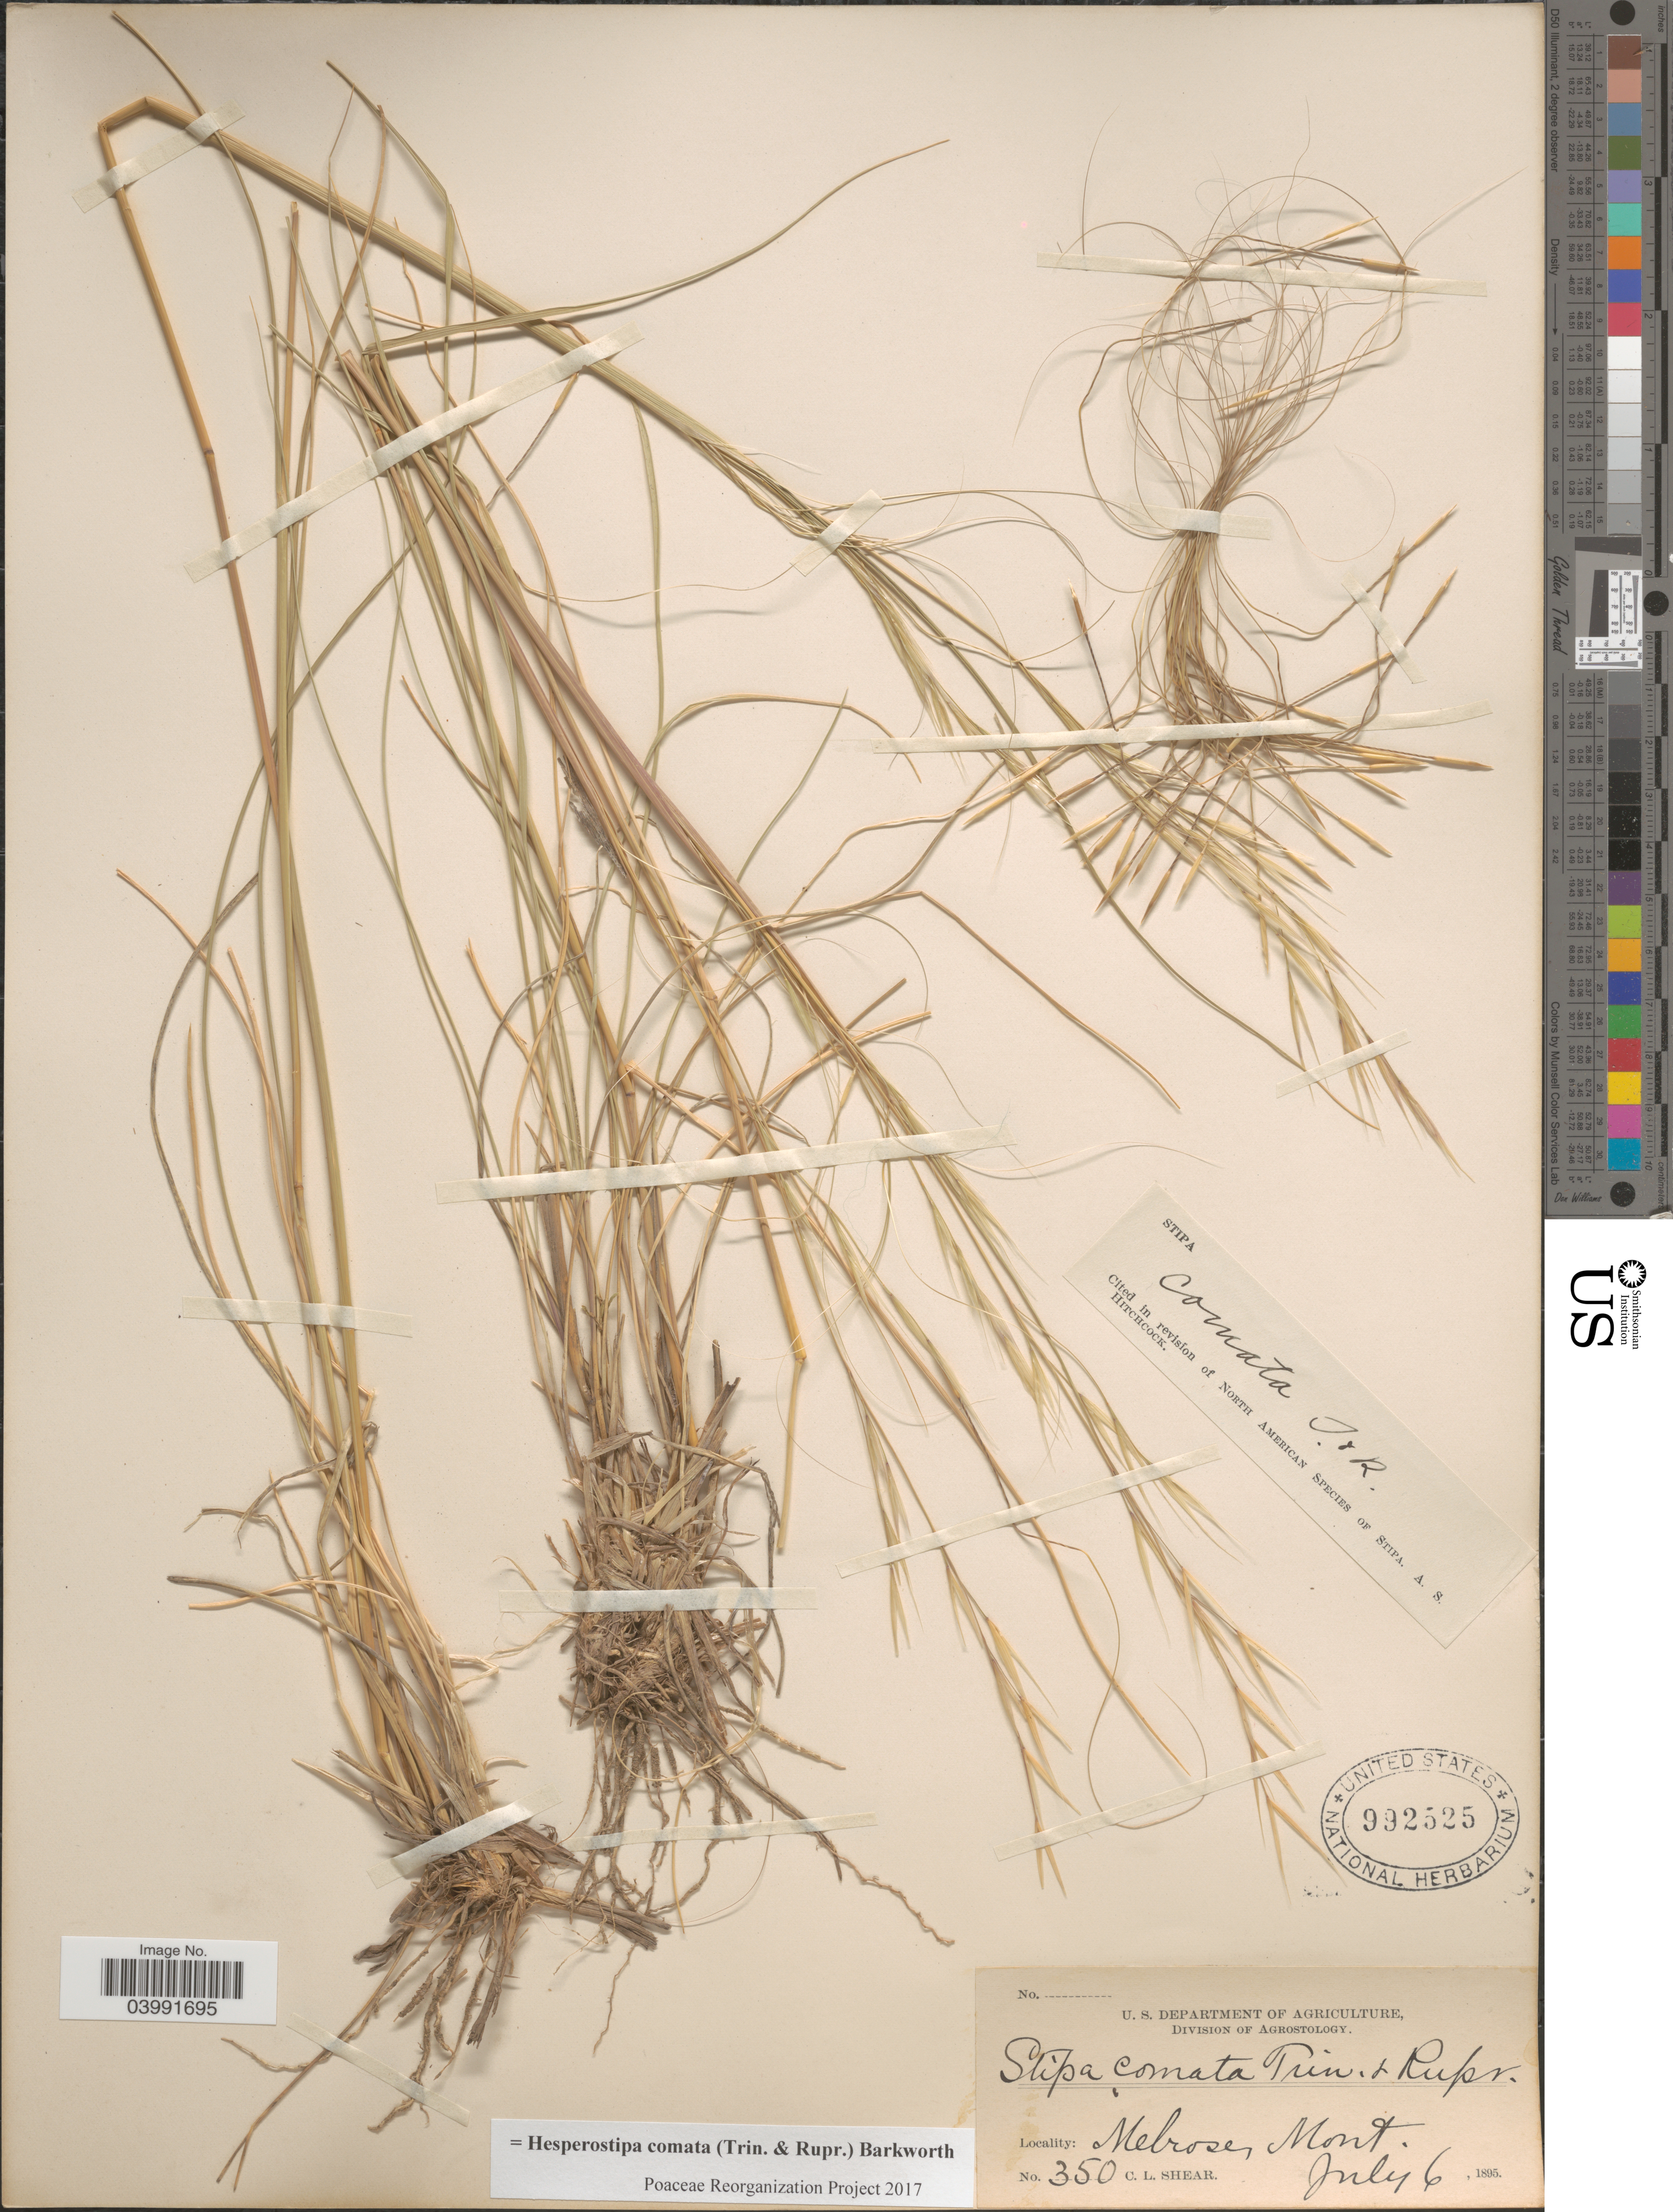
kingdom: Plantae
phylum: Tracheophyta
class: Liliopsida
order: Poales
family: Poaceae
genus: Hesperostipa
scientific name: Hesperostipa comata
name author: (Trin. & Rupr.) Barkworth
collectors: C. L. Shear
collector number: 350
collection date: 1895-07-06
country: United States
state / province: Montana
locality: Melrose.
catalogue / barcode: US 992525